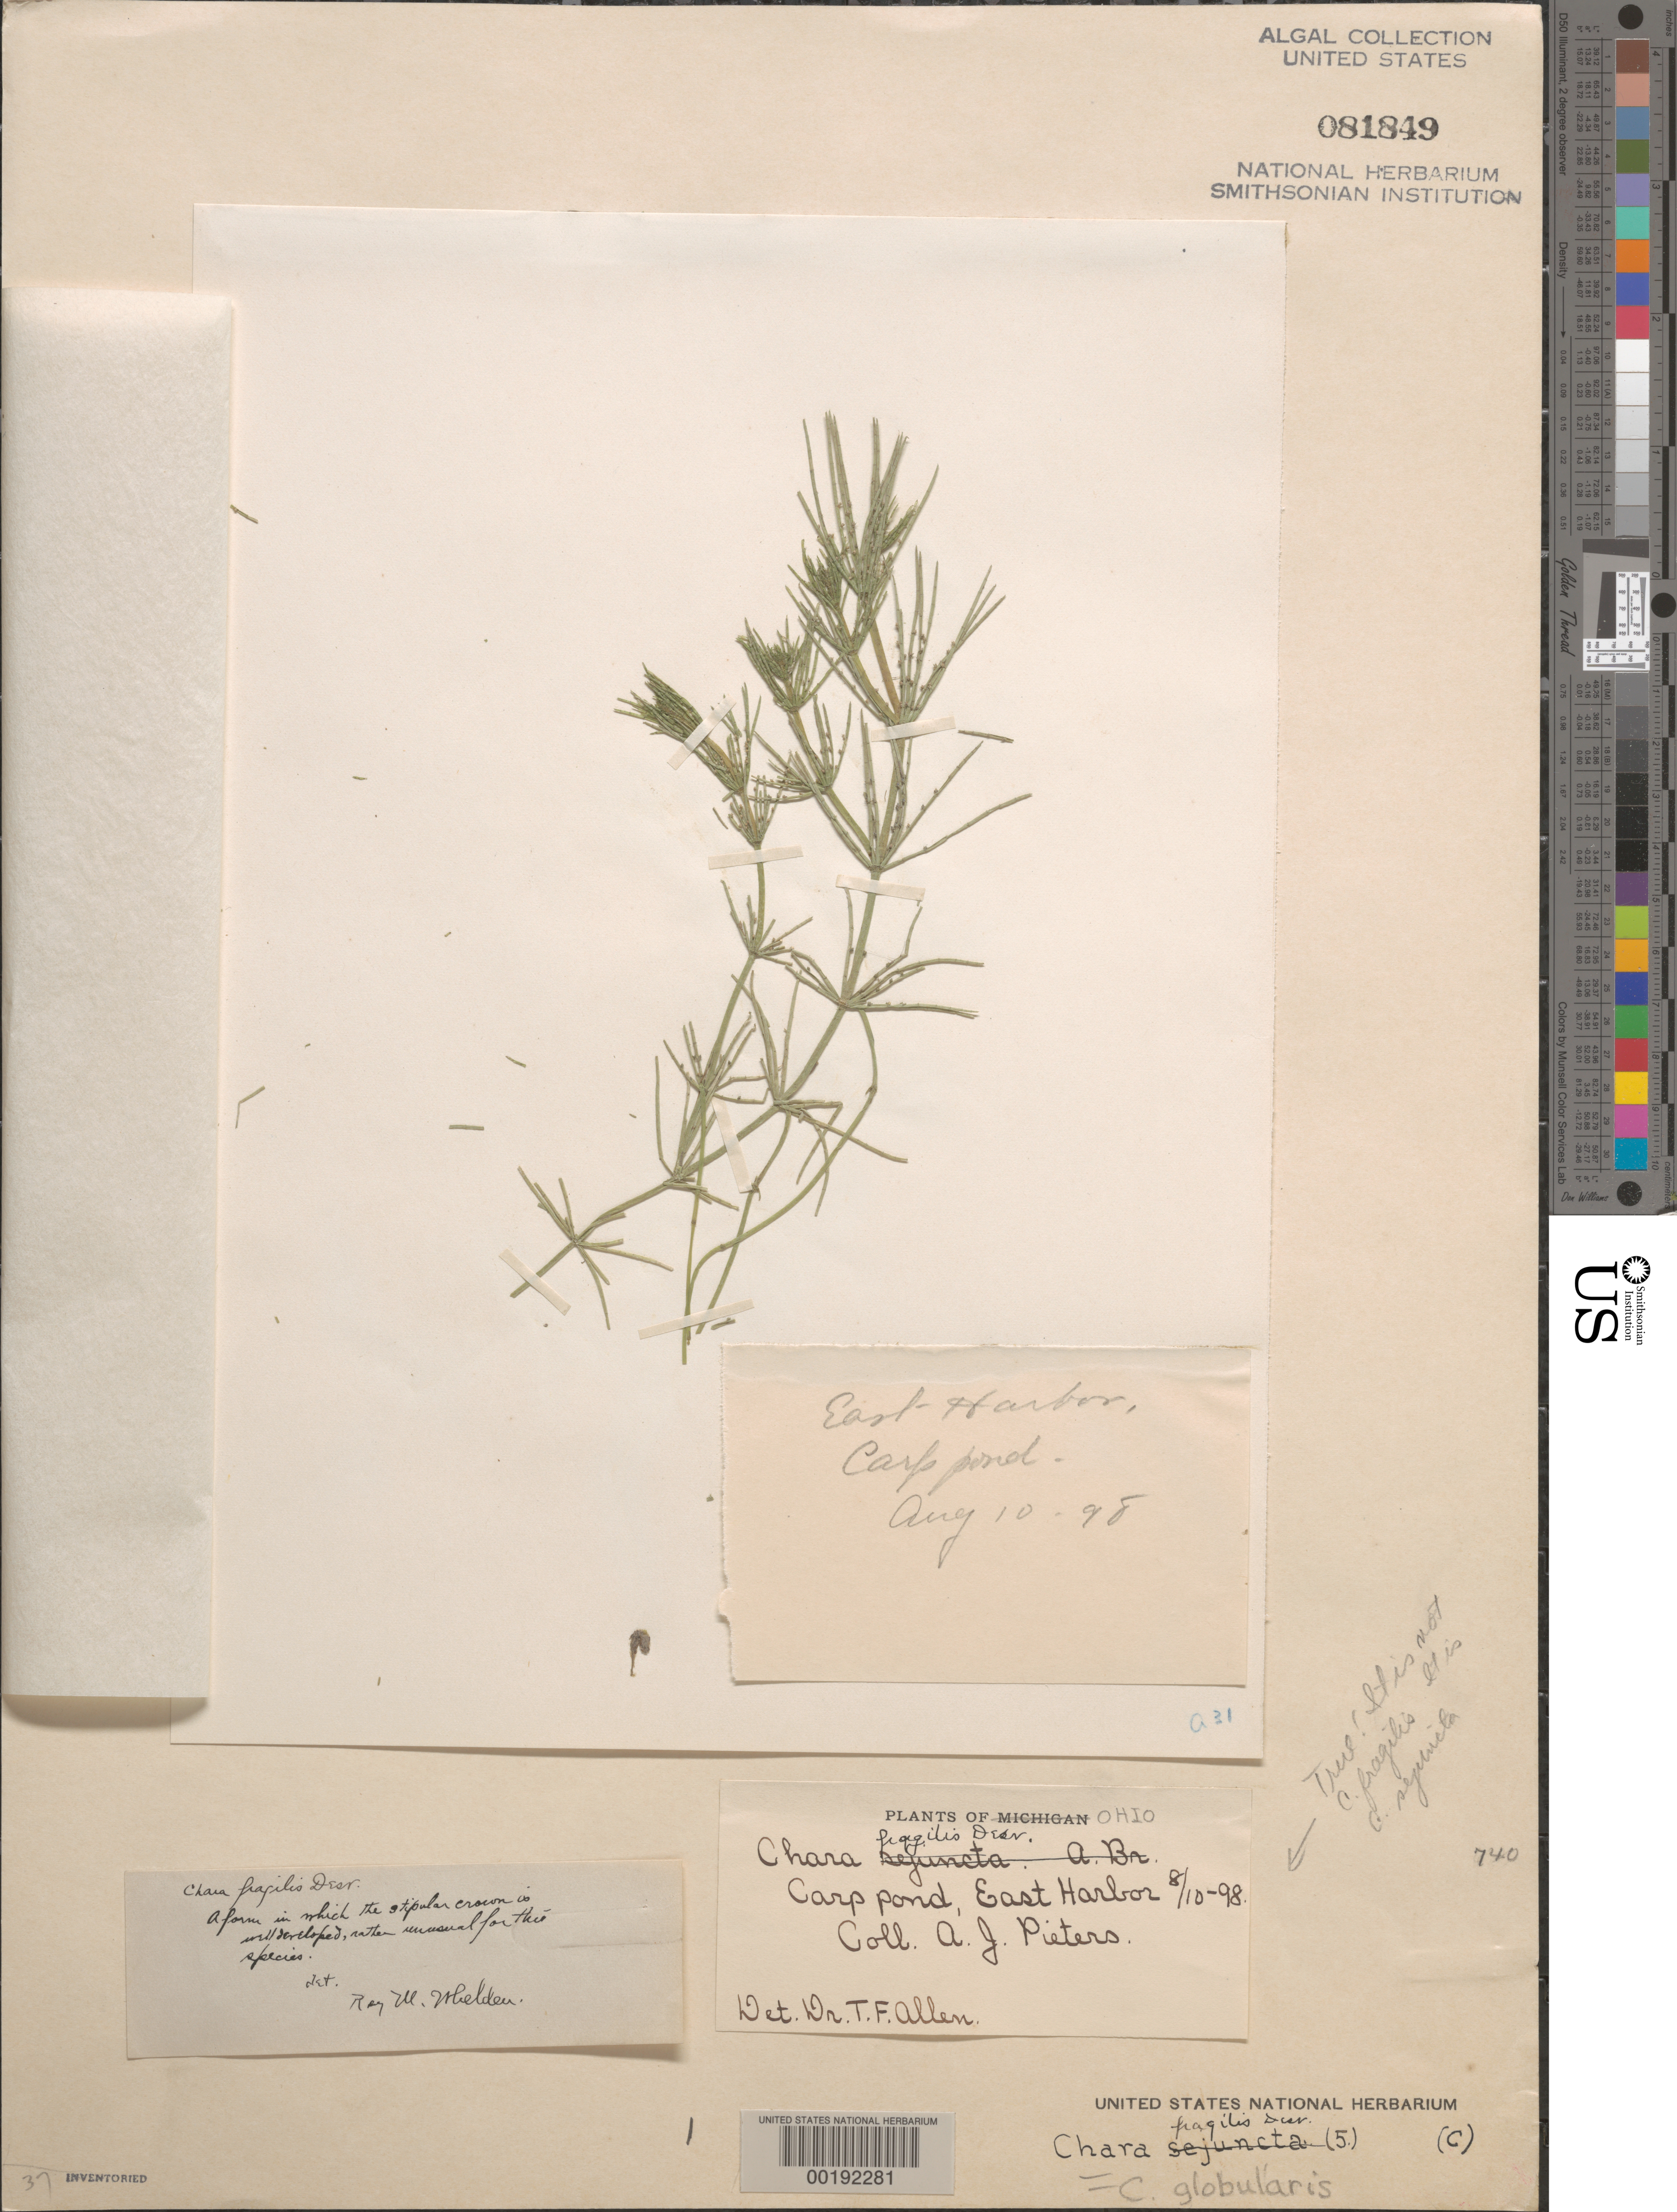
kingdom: Plantae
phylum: Charophyta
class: Charophyceae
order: Charales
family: Characeae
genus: Chara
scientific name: Chara globularis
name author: Thuiller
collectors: A. Pieters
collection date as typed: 10 Aug 1898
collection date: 1898-08-10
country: United States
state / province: Ohio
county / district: Ottawa County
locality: Carp Pond, East Harbor, East Harbor State Park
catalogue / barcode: US 81849